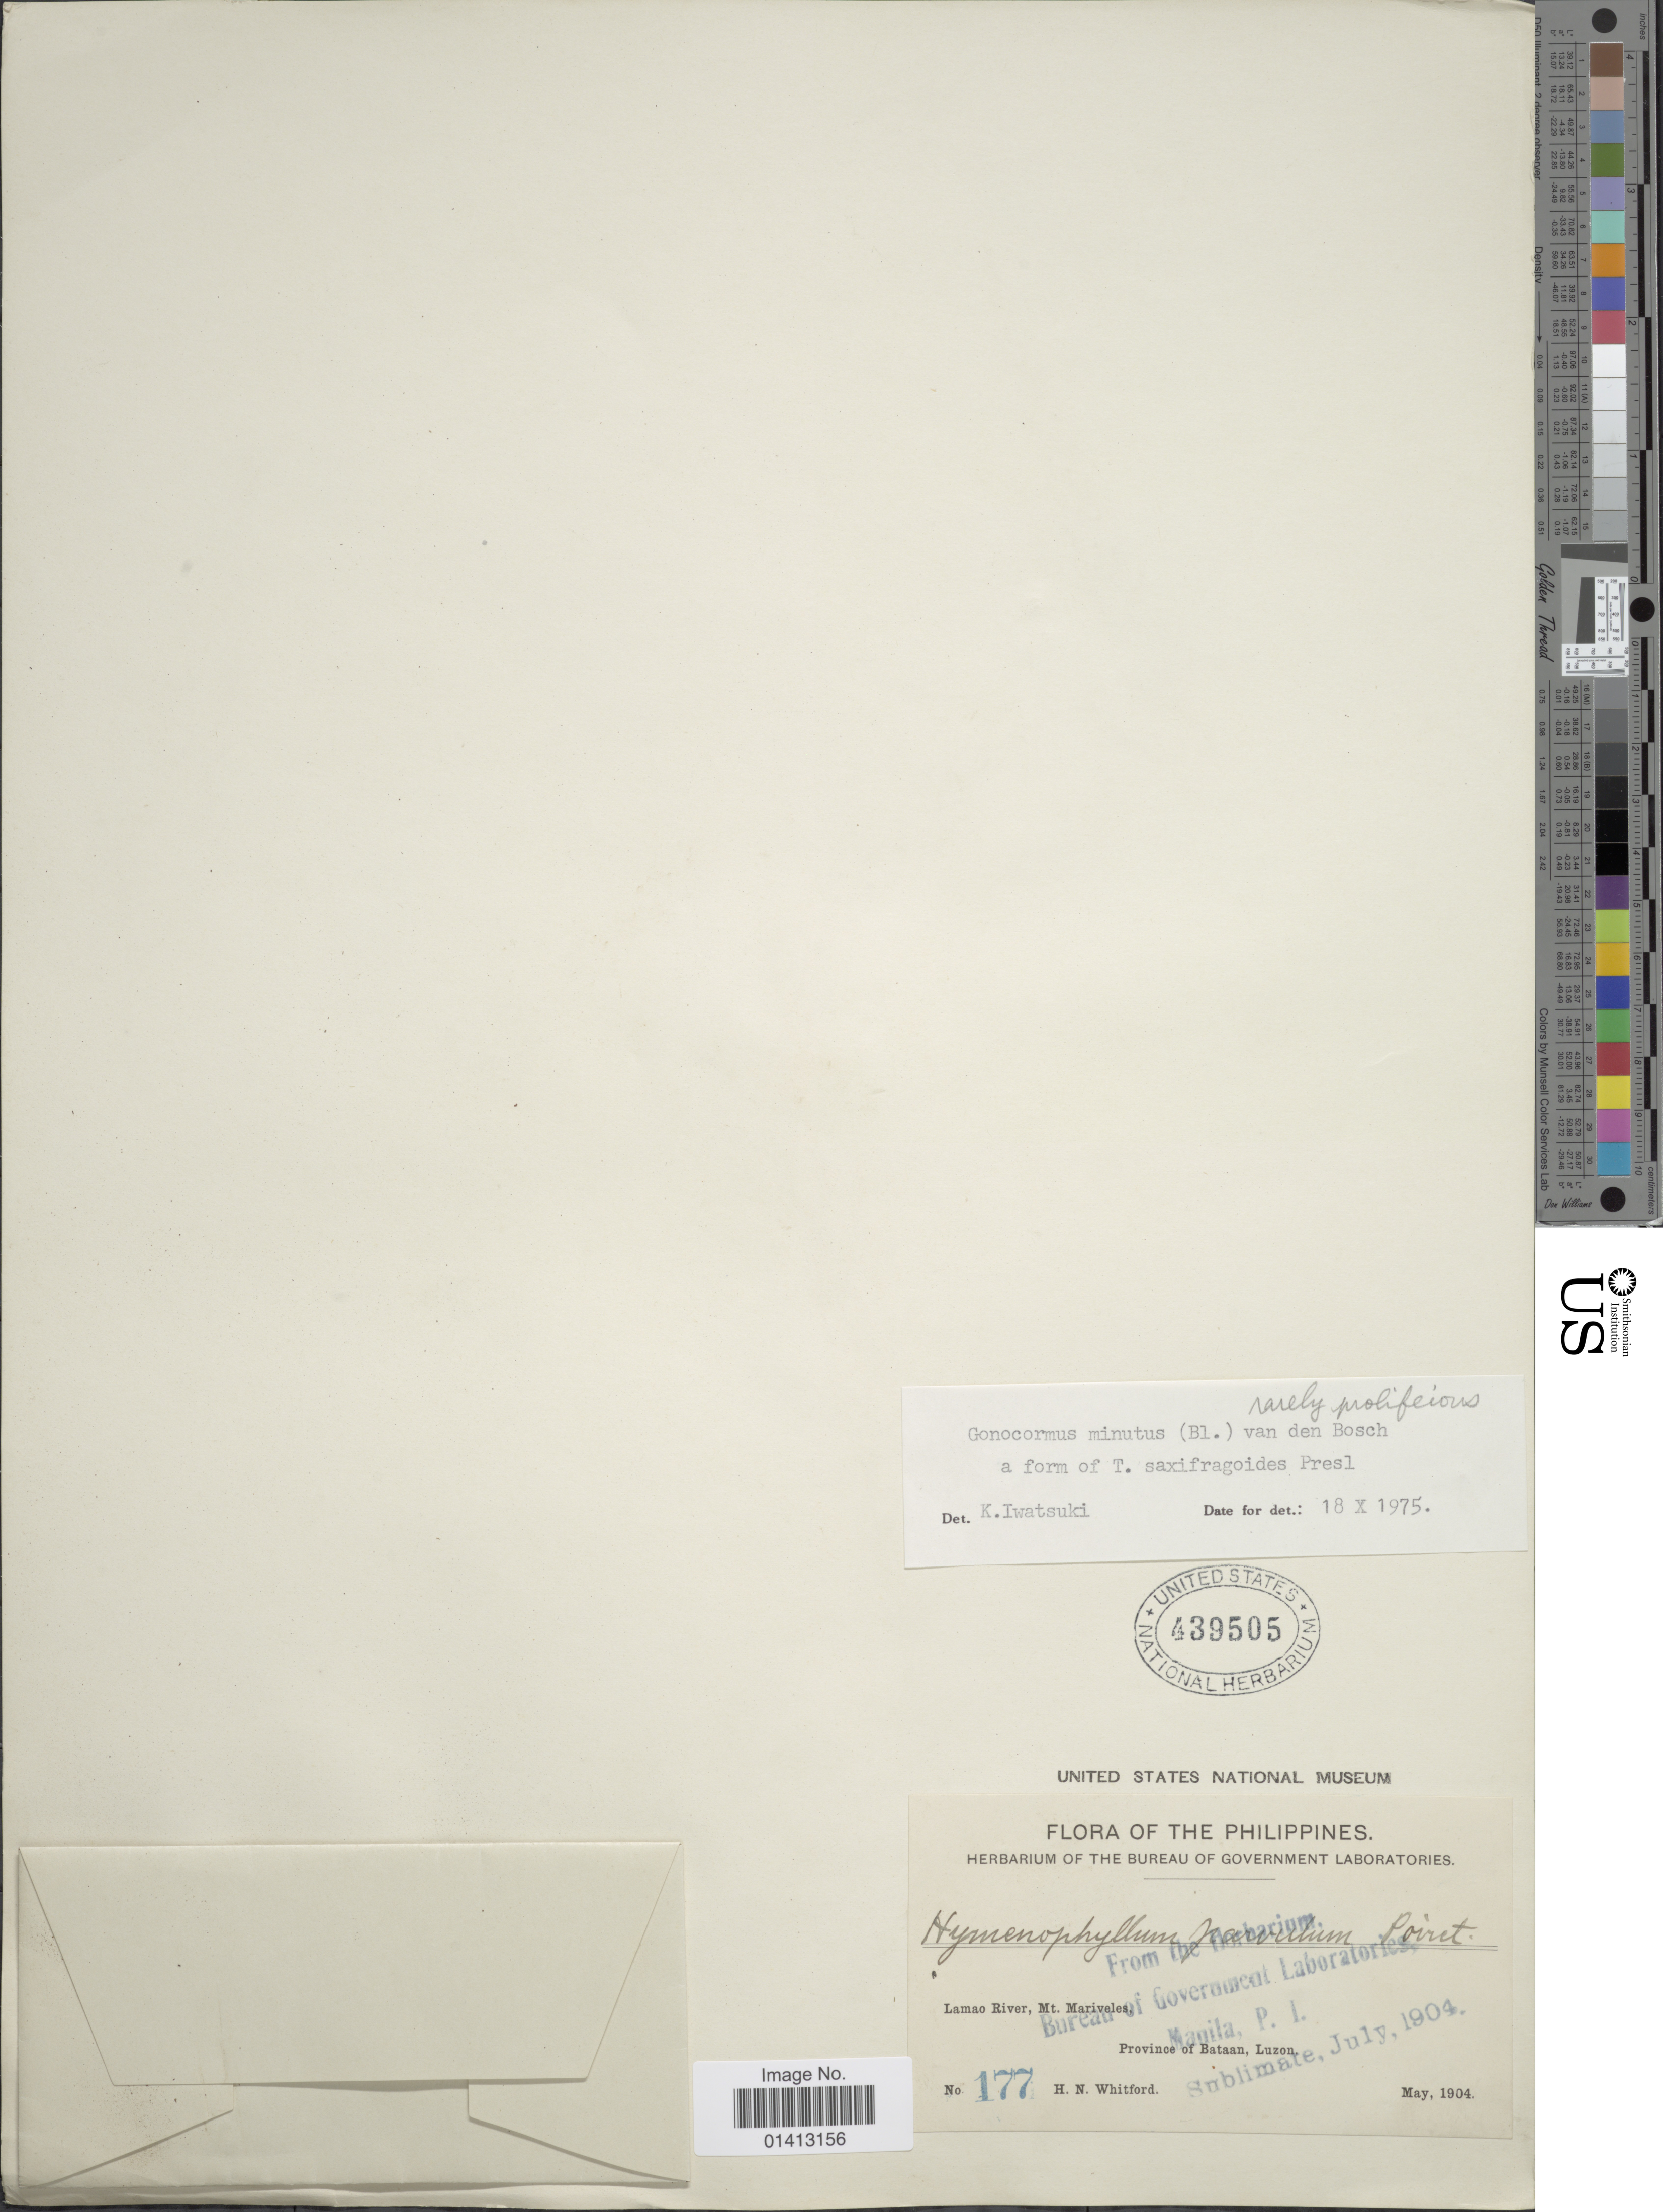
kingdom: Plantae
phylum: Tracheophyta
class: Polypodiopsida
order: Hymenophyllales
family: Hymenophyllaceae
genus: Crepidomanes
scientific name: Crepidomanes minutum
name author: (Blume) K. Iwats.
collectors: H. N. Whitford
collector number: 177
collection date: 1904-05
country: Philippines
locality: Lamao River, Mt Marveles, province of Bataan, Luzon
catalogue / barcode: US 439505